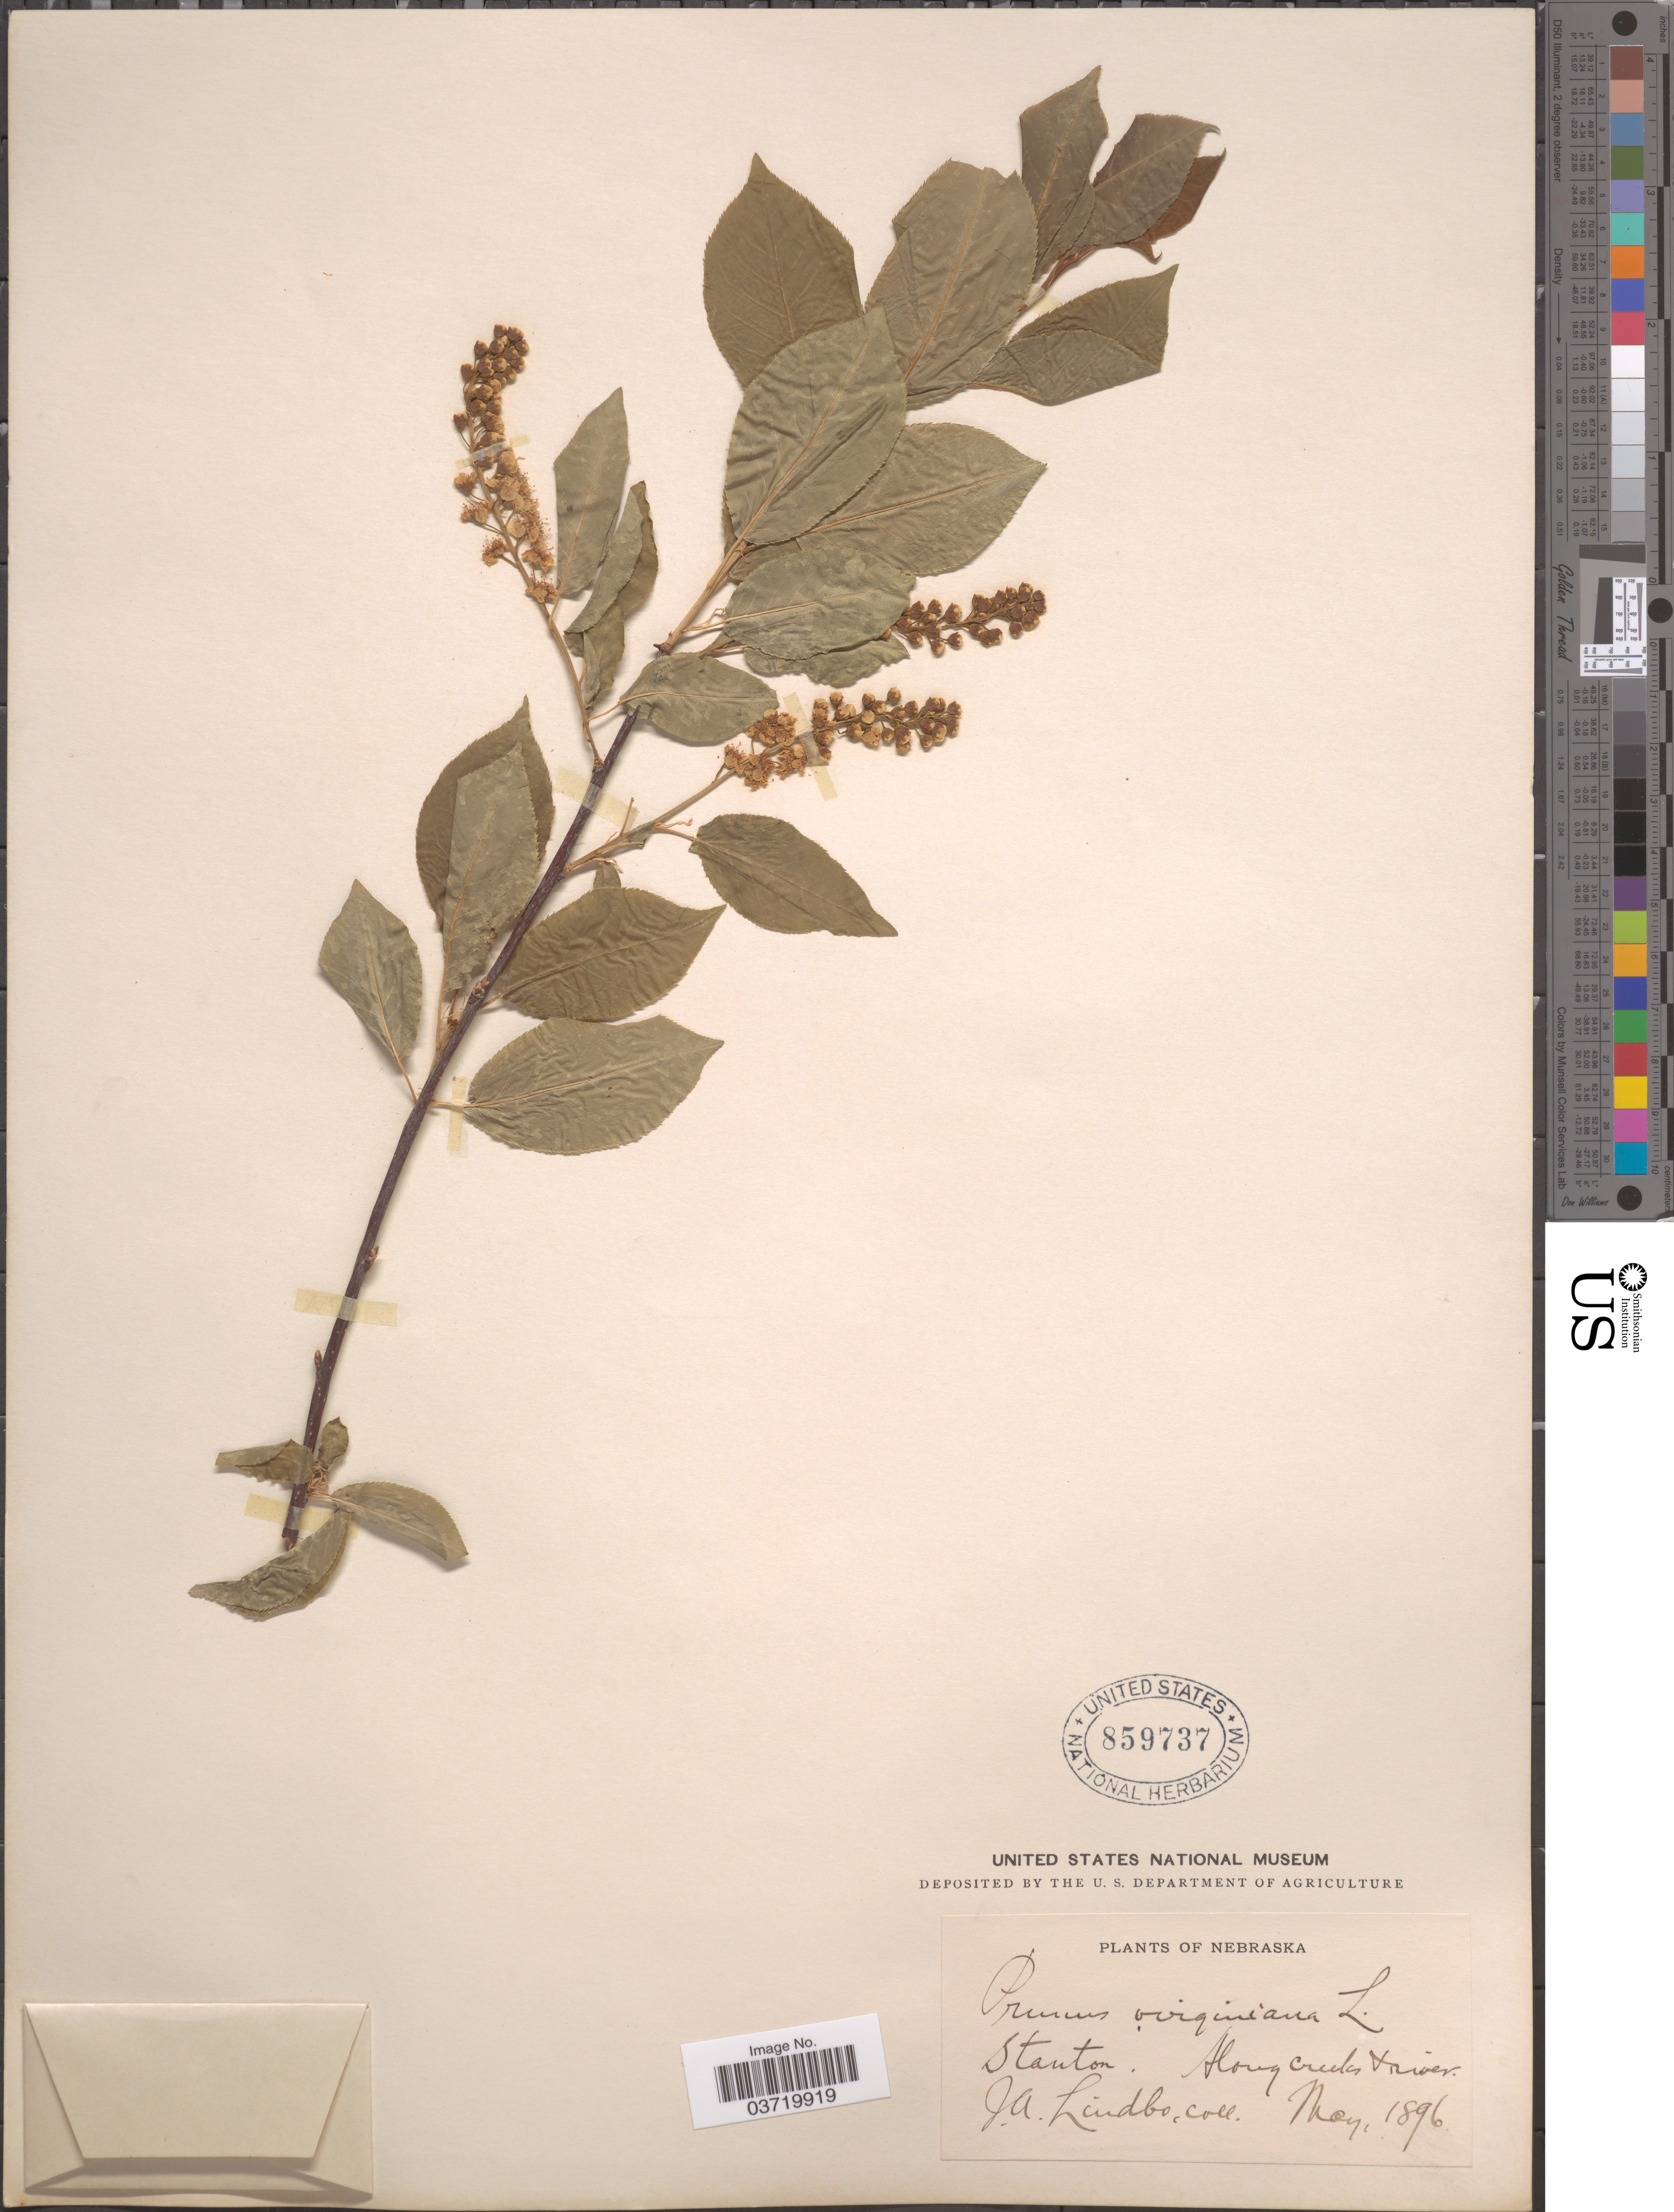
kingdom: Plantae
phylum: Tracheophyta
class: Magnoliopsida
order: Rosales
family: Rosaceae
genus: Prunus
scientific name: Prunus virginiana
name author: L.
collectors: J. Lindbo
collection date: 1896-05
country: United States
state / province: Nebraska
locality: Stanton. Along creeks & river.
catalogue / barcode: US 859737